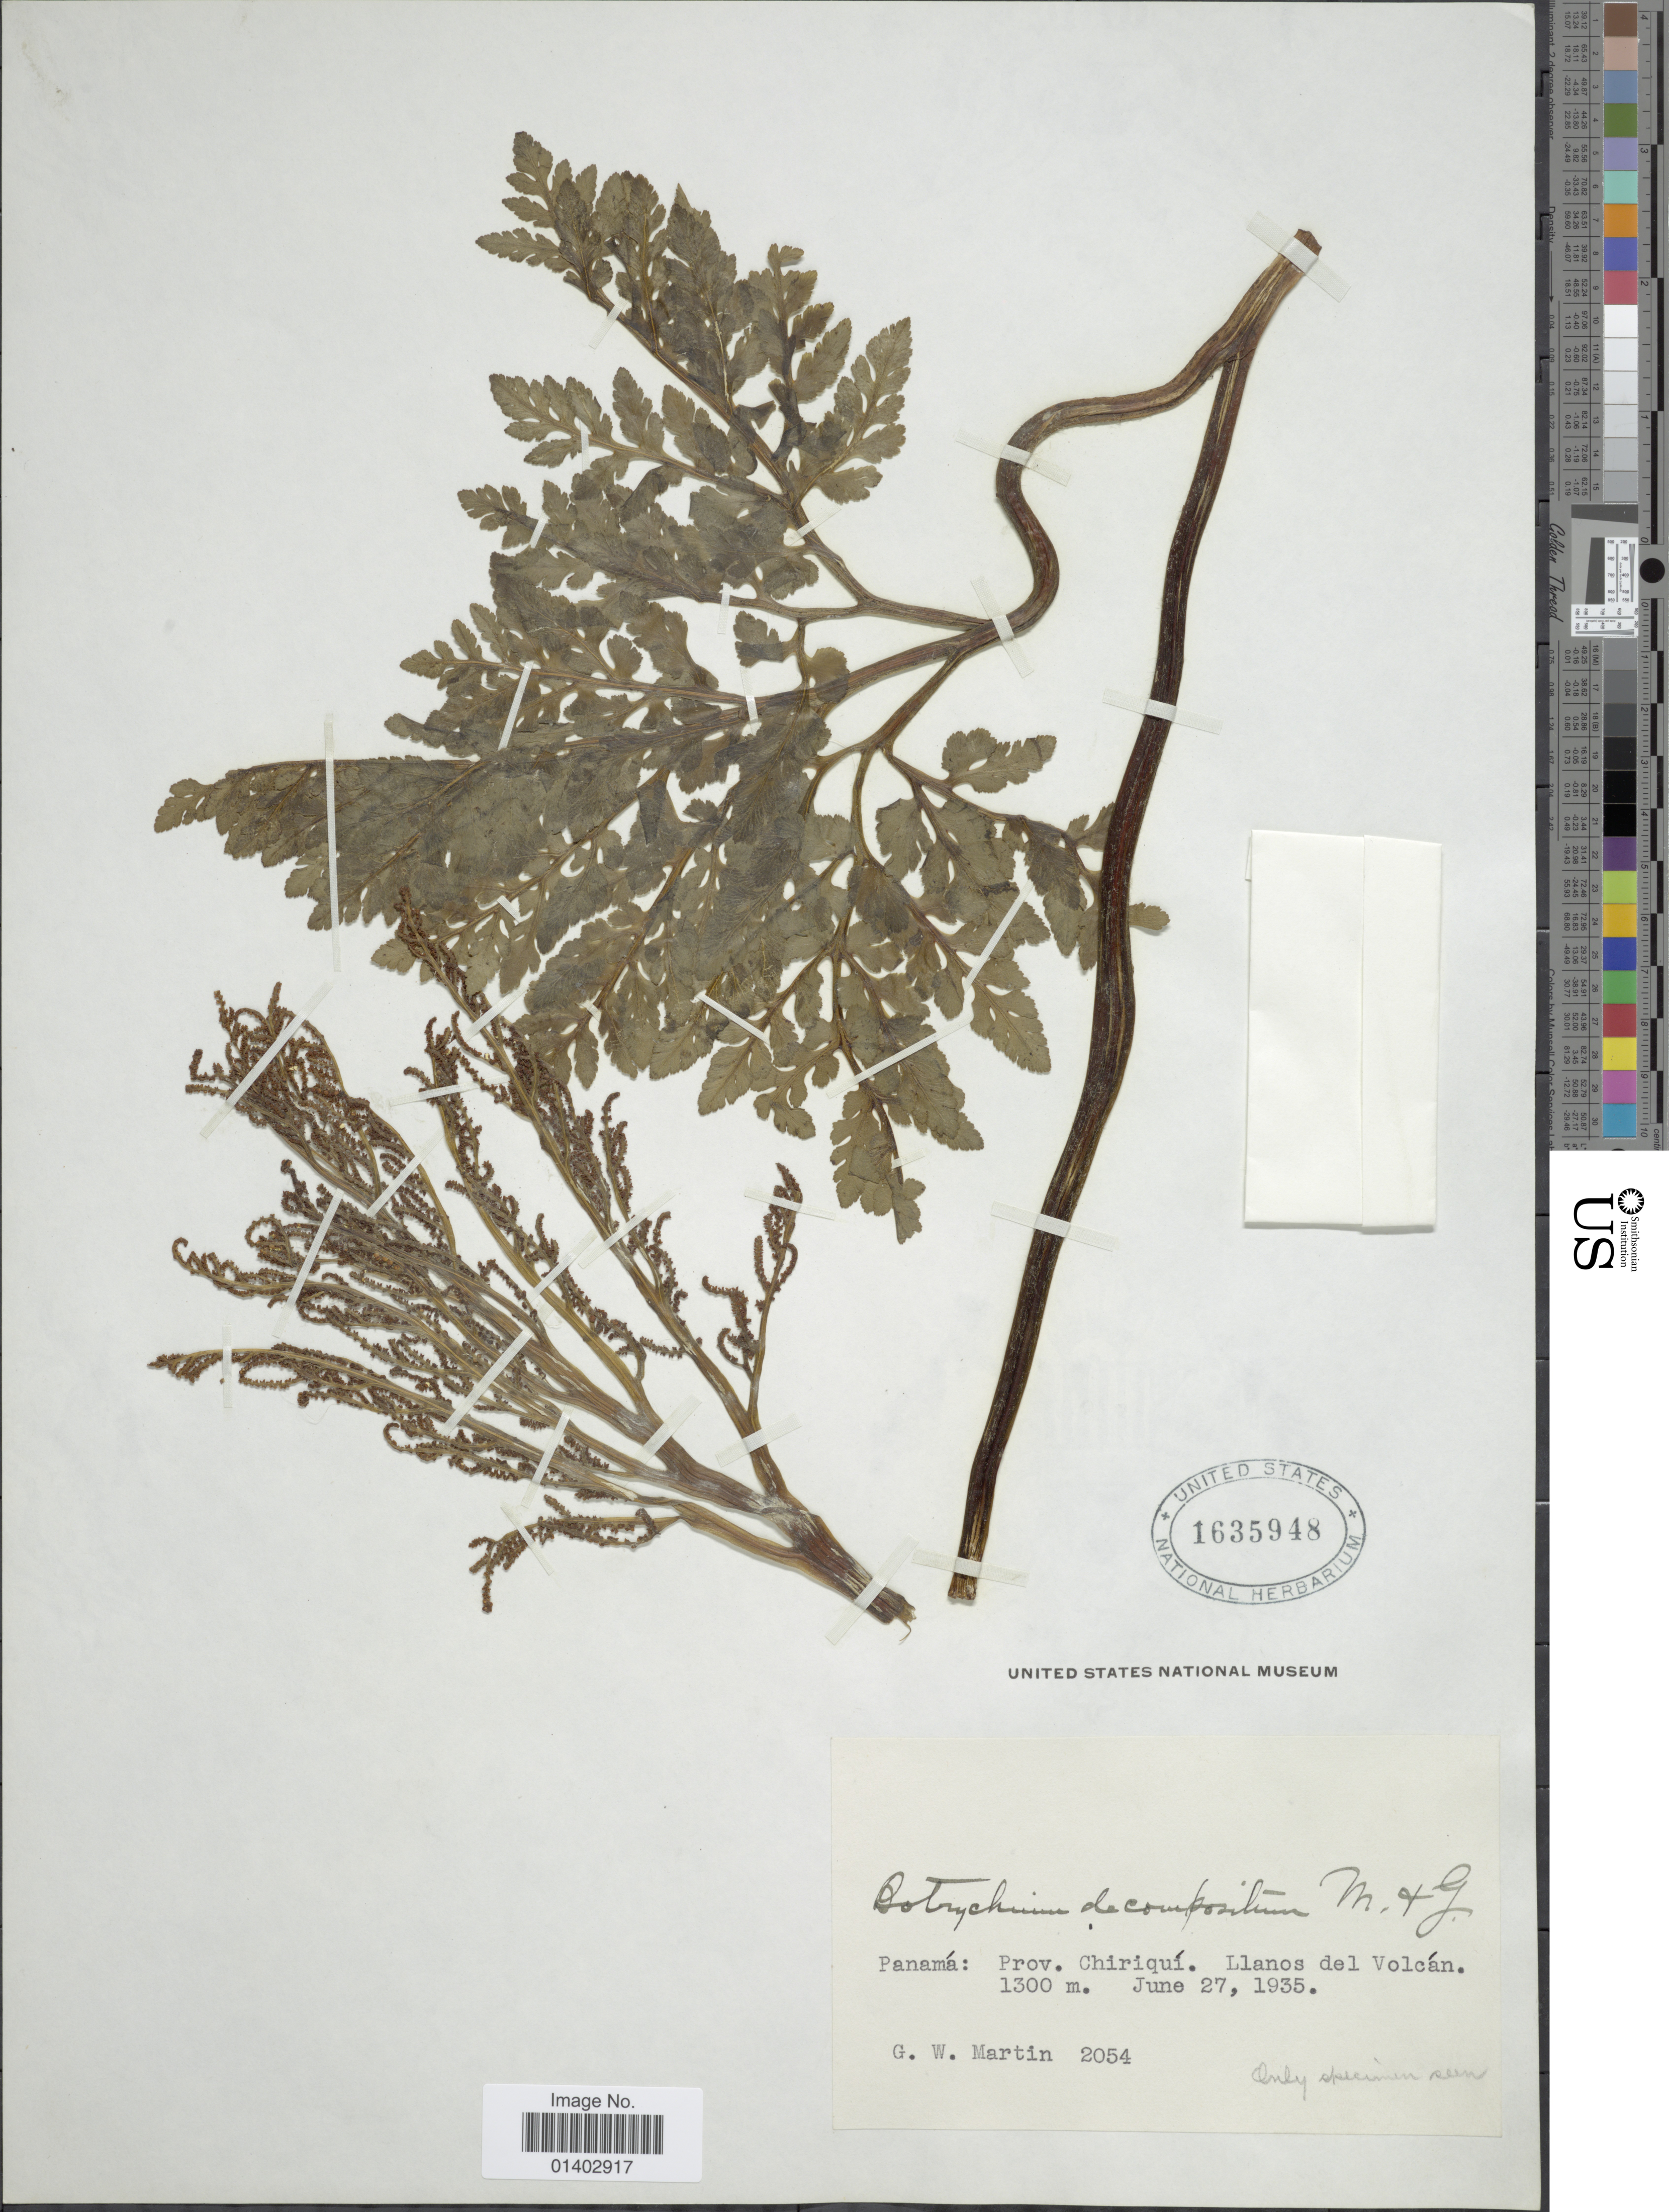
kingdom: Plantae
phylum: Tracheophyta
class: Polypodiopsida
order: Ophioglossales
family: Ophioglossaceae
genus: Botrychium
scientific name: Botrychium dissectum subsp. decompositum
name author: (M. Martens & Galeotti) R.T. Clausen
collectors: G. W. Martin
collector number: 2054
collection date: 1935-06-27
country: Panama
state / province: Panamá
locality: Prov. Chiriquí, Llanos del Volcán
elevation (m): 1300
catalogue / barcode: US 1635948